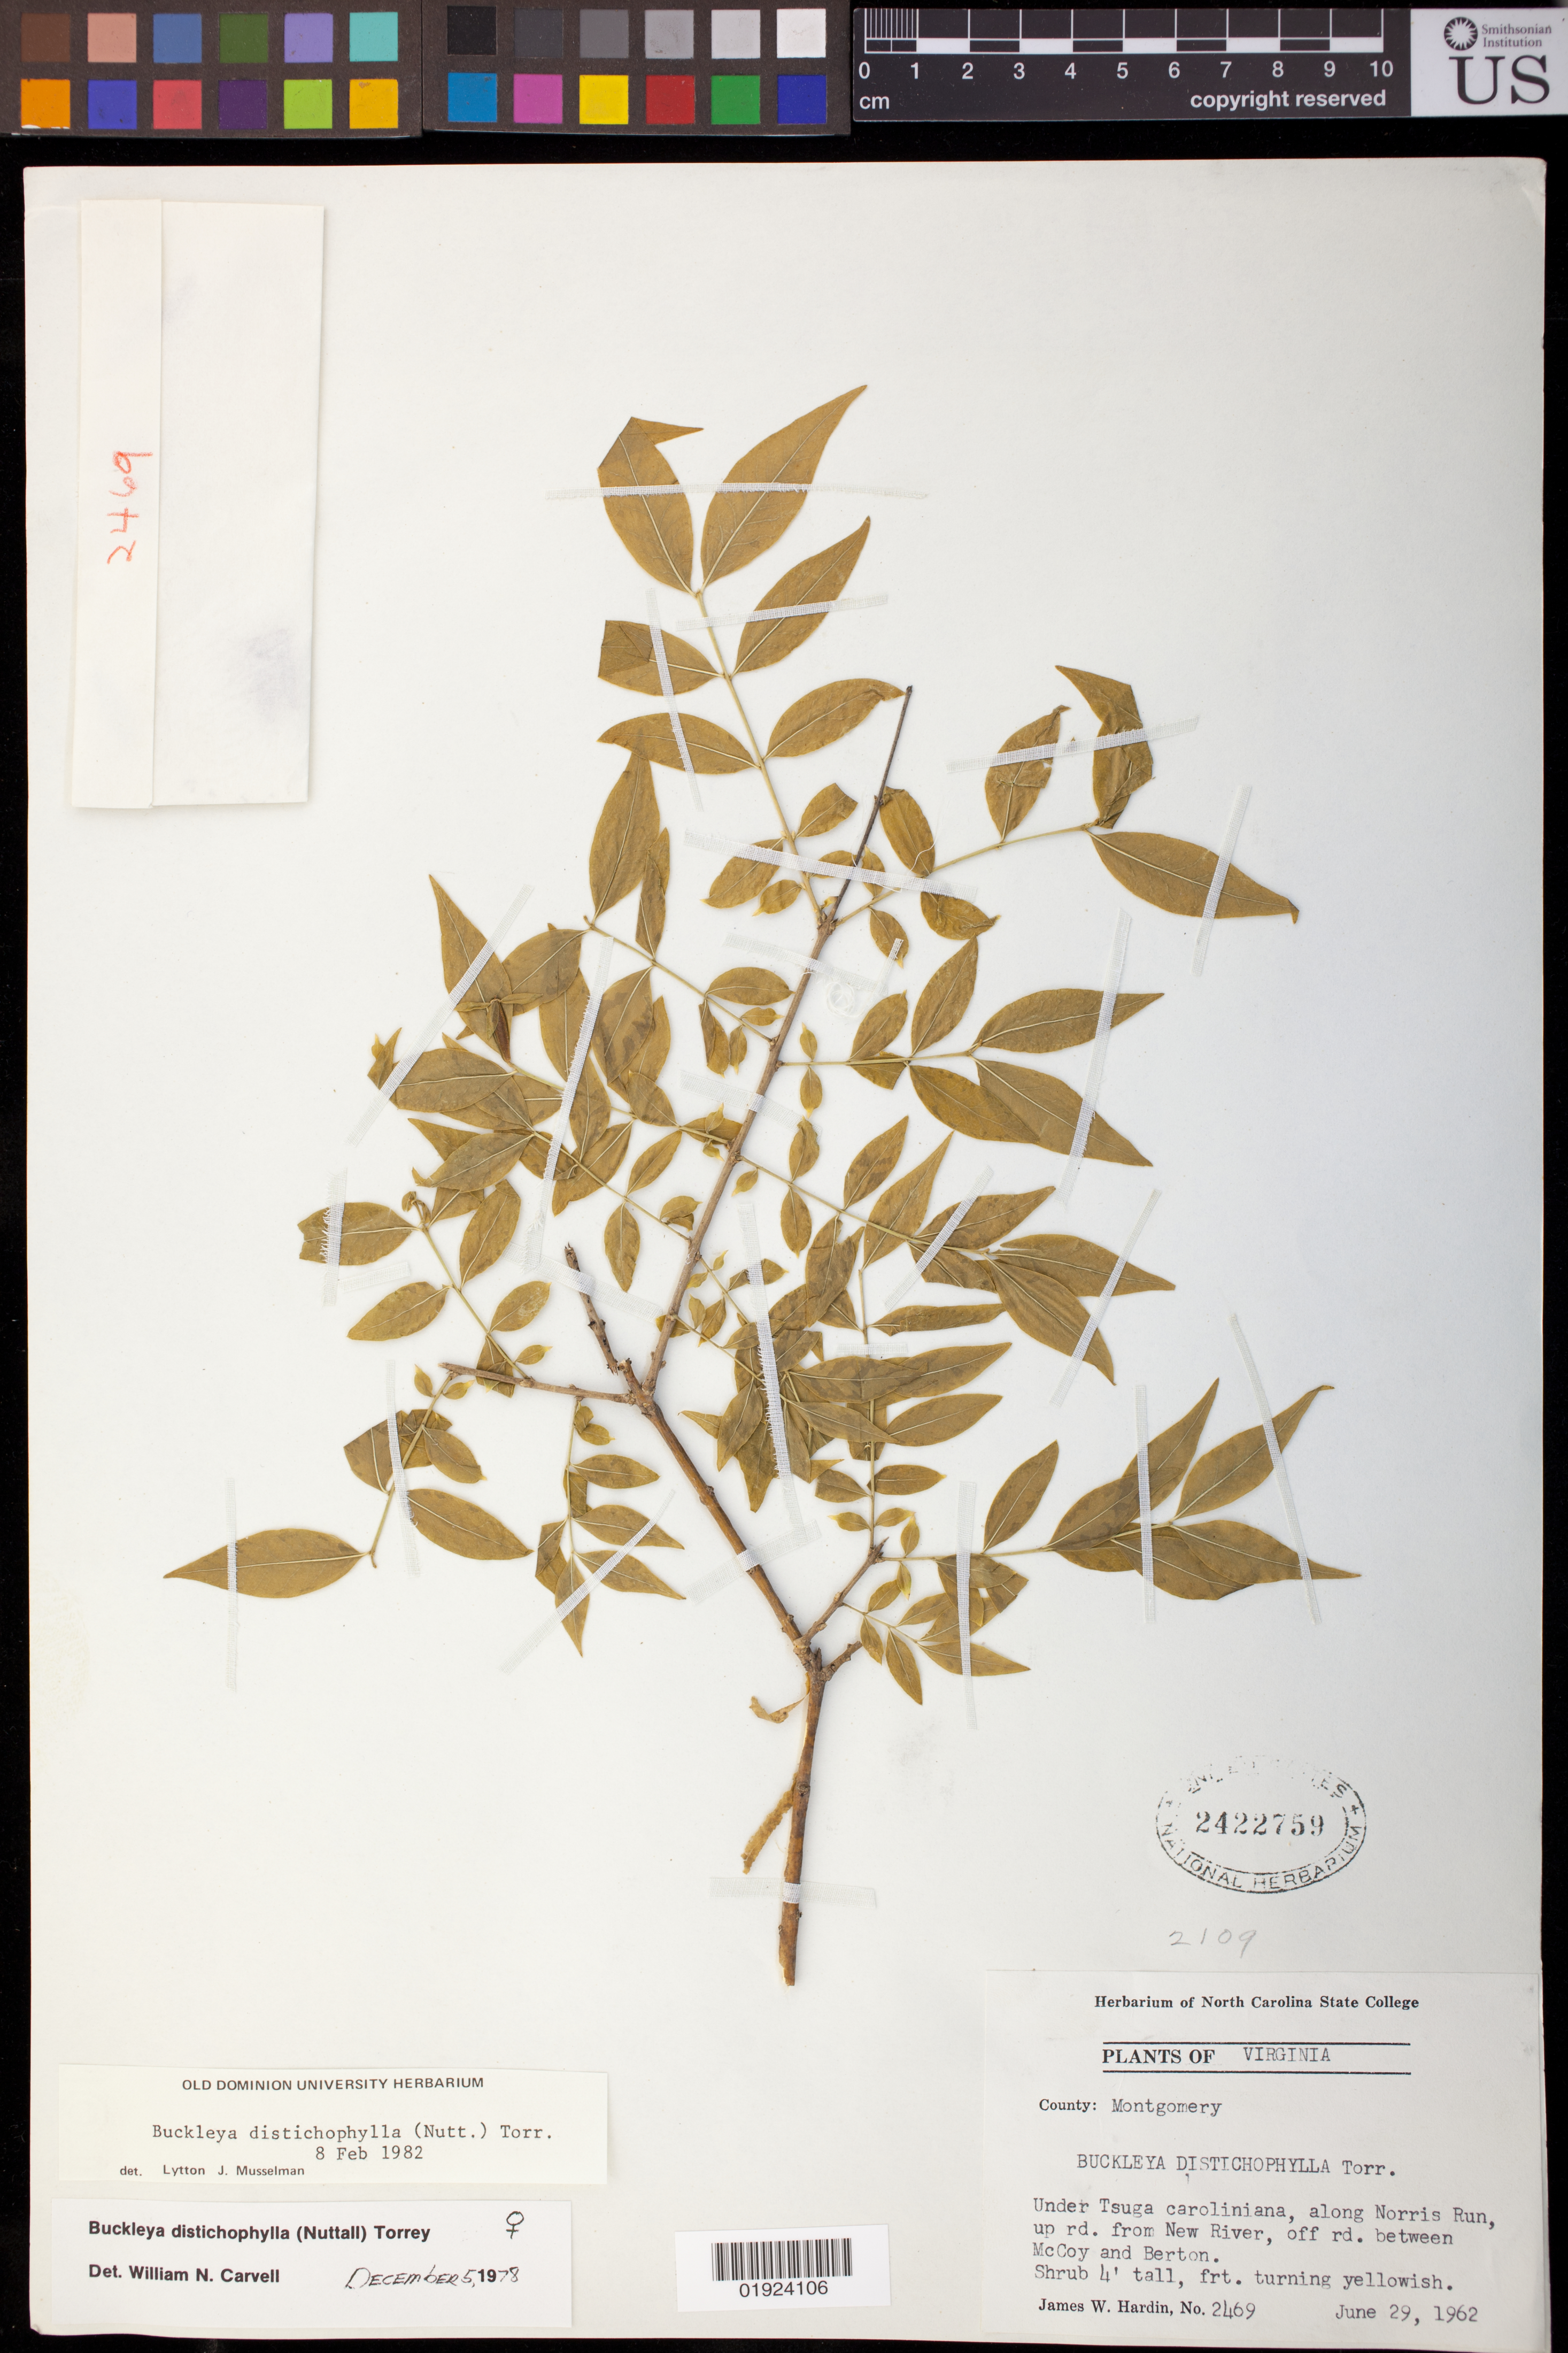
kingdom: Plantae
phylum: Tracheophyta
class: Magnoliopsida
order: Santalales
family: Thesiaceae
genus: Buckleya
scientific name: Buckleya distichophylla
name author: (Nutt.) Torr.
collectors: J. W. Hardin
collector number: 2469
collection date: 1962-06-29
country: United States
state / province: Virginia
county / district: Montgomery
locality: Under Tsuga caroliniana, along Norris Run, up rd. from New River, off rd. between McCoy and Berton.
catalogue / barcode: US 2422759